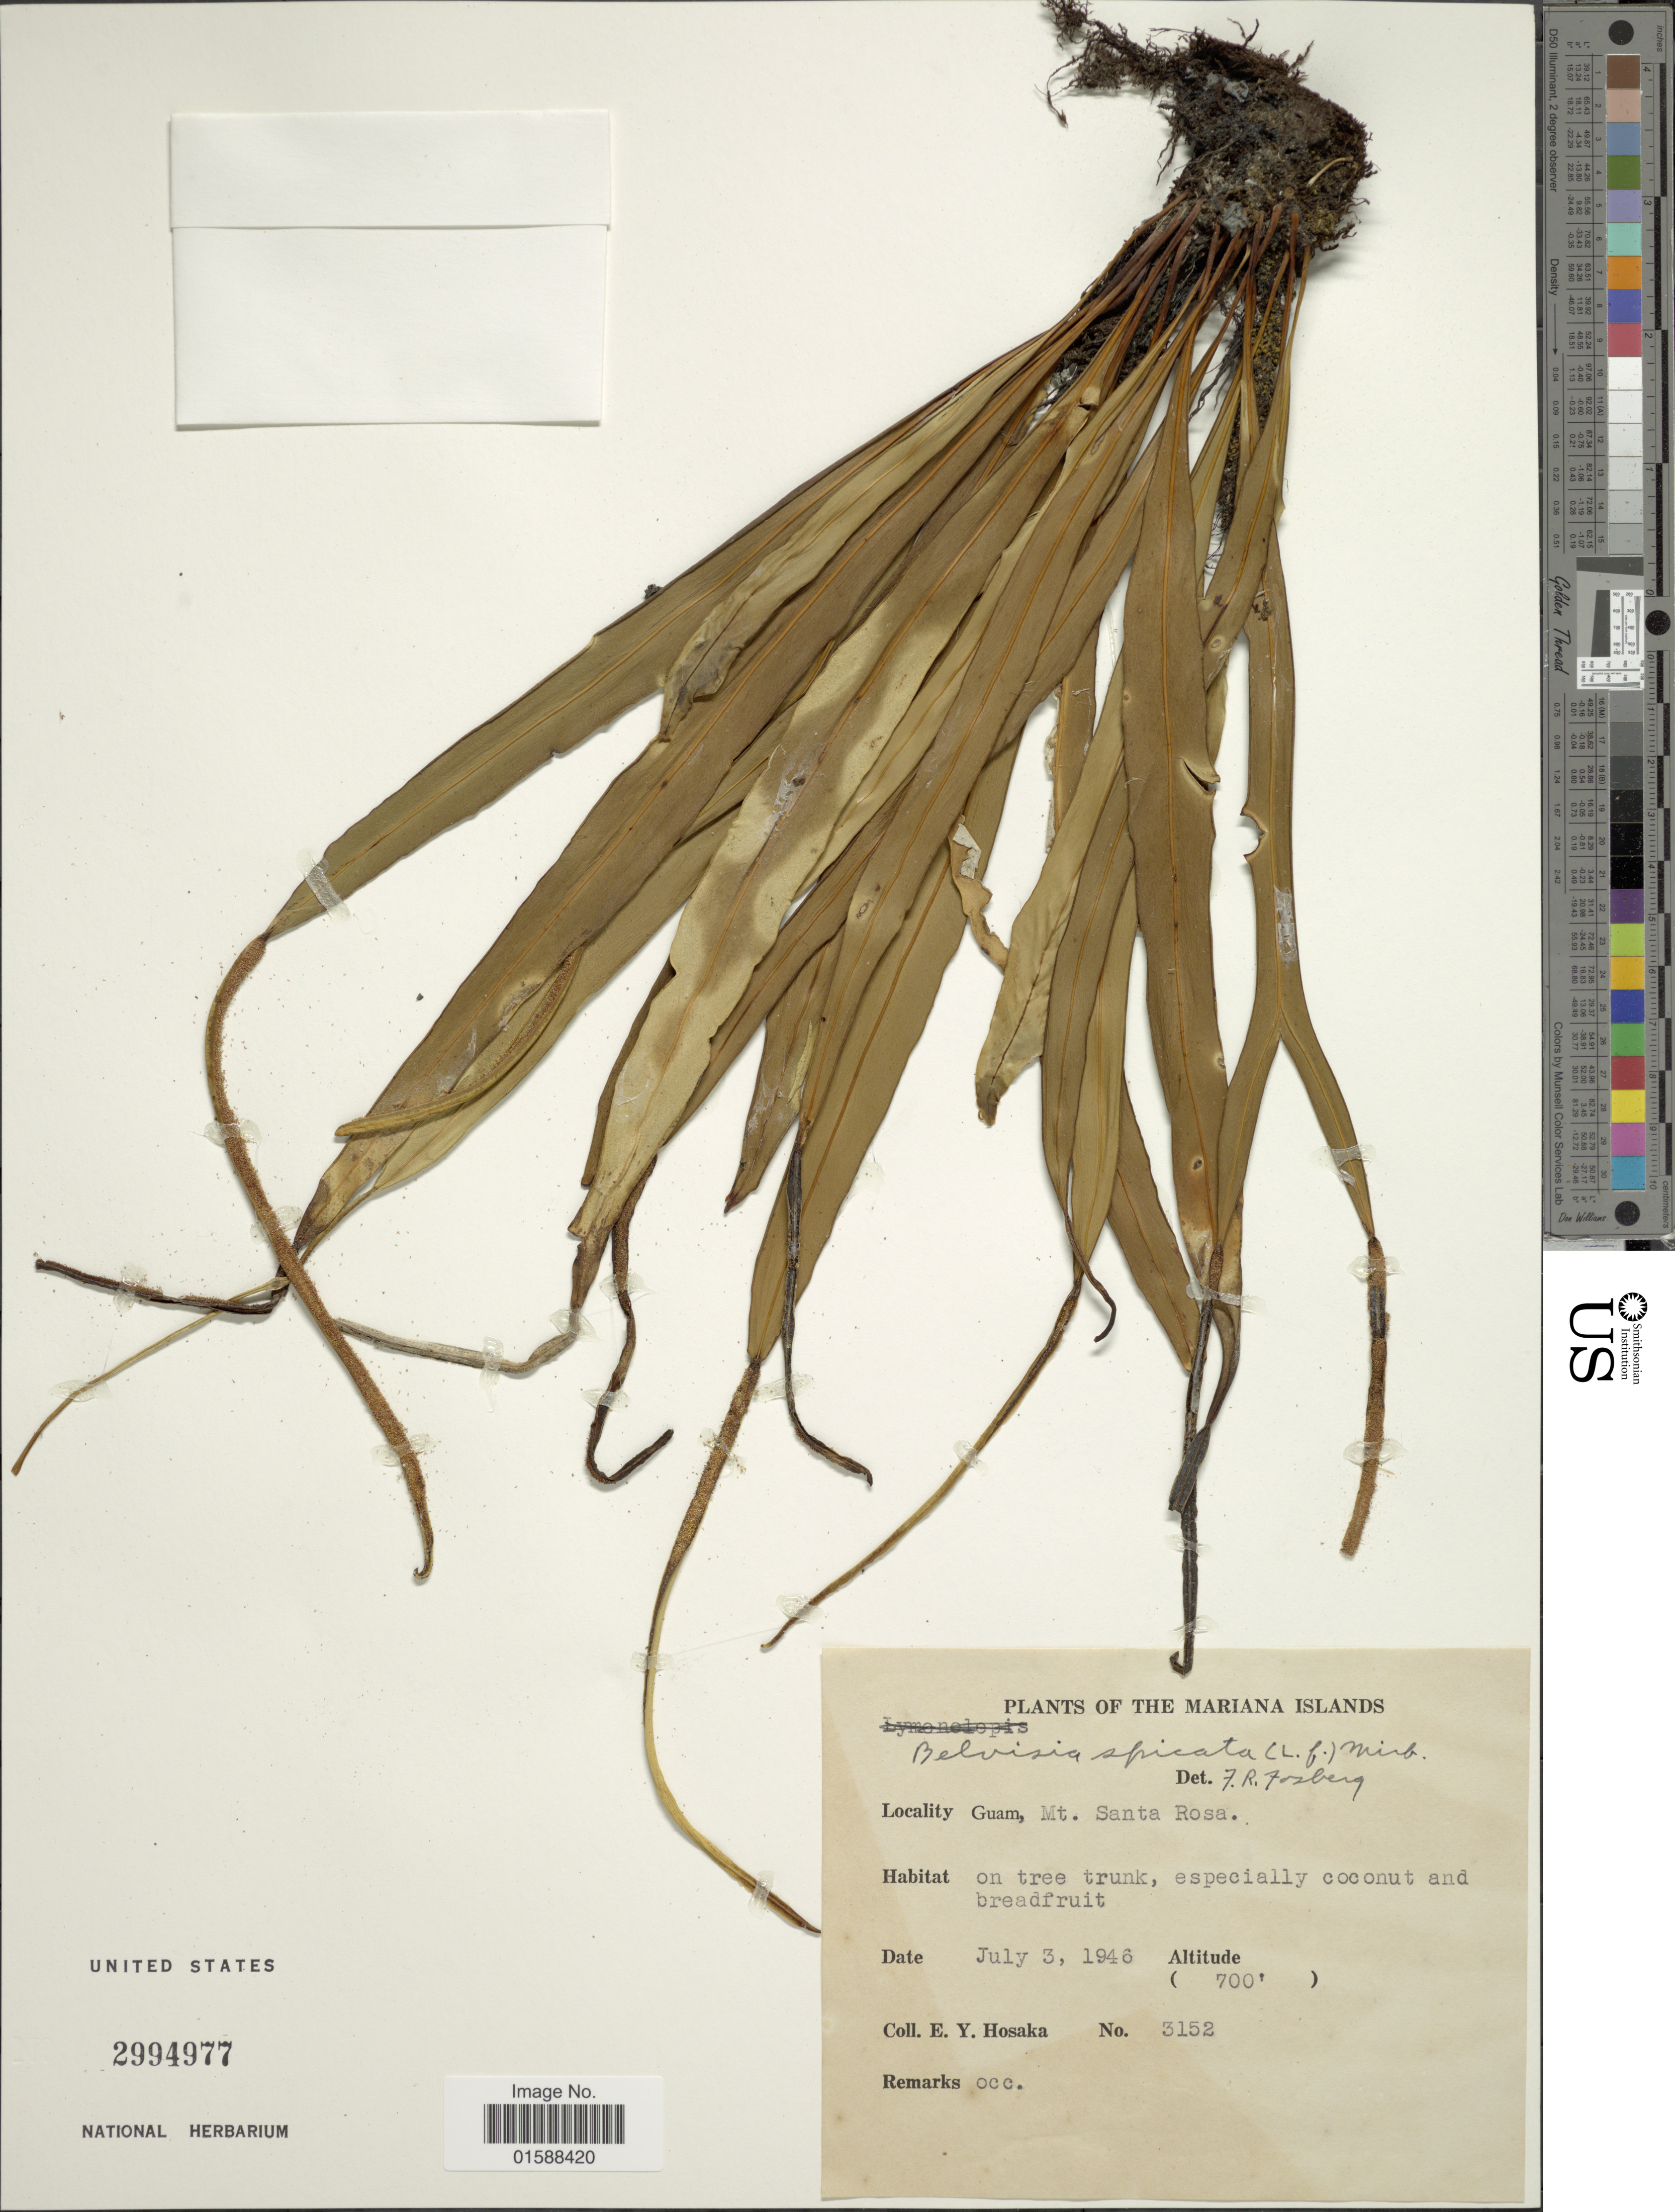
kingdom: Plantae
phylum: Tracheophyta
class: Polypodiopsida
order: Polypodiales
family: Polypodiaceae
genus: Lepisorus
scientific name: Lepisorus spicatus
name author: (L. f.) Li S. Wang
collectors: E. Y. Hosaka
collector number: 3152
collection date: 1946-07-03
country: Guam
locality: Mariana Islands. Mt. Santa Rosa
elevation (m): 213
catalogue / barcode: US 2994977